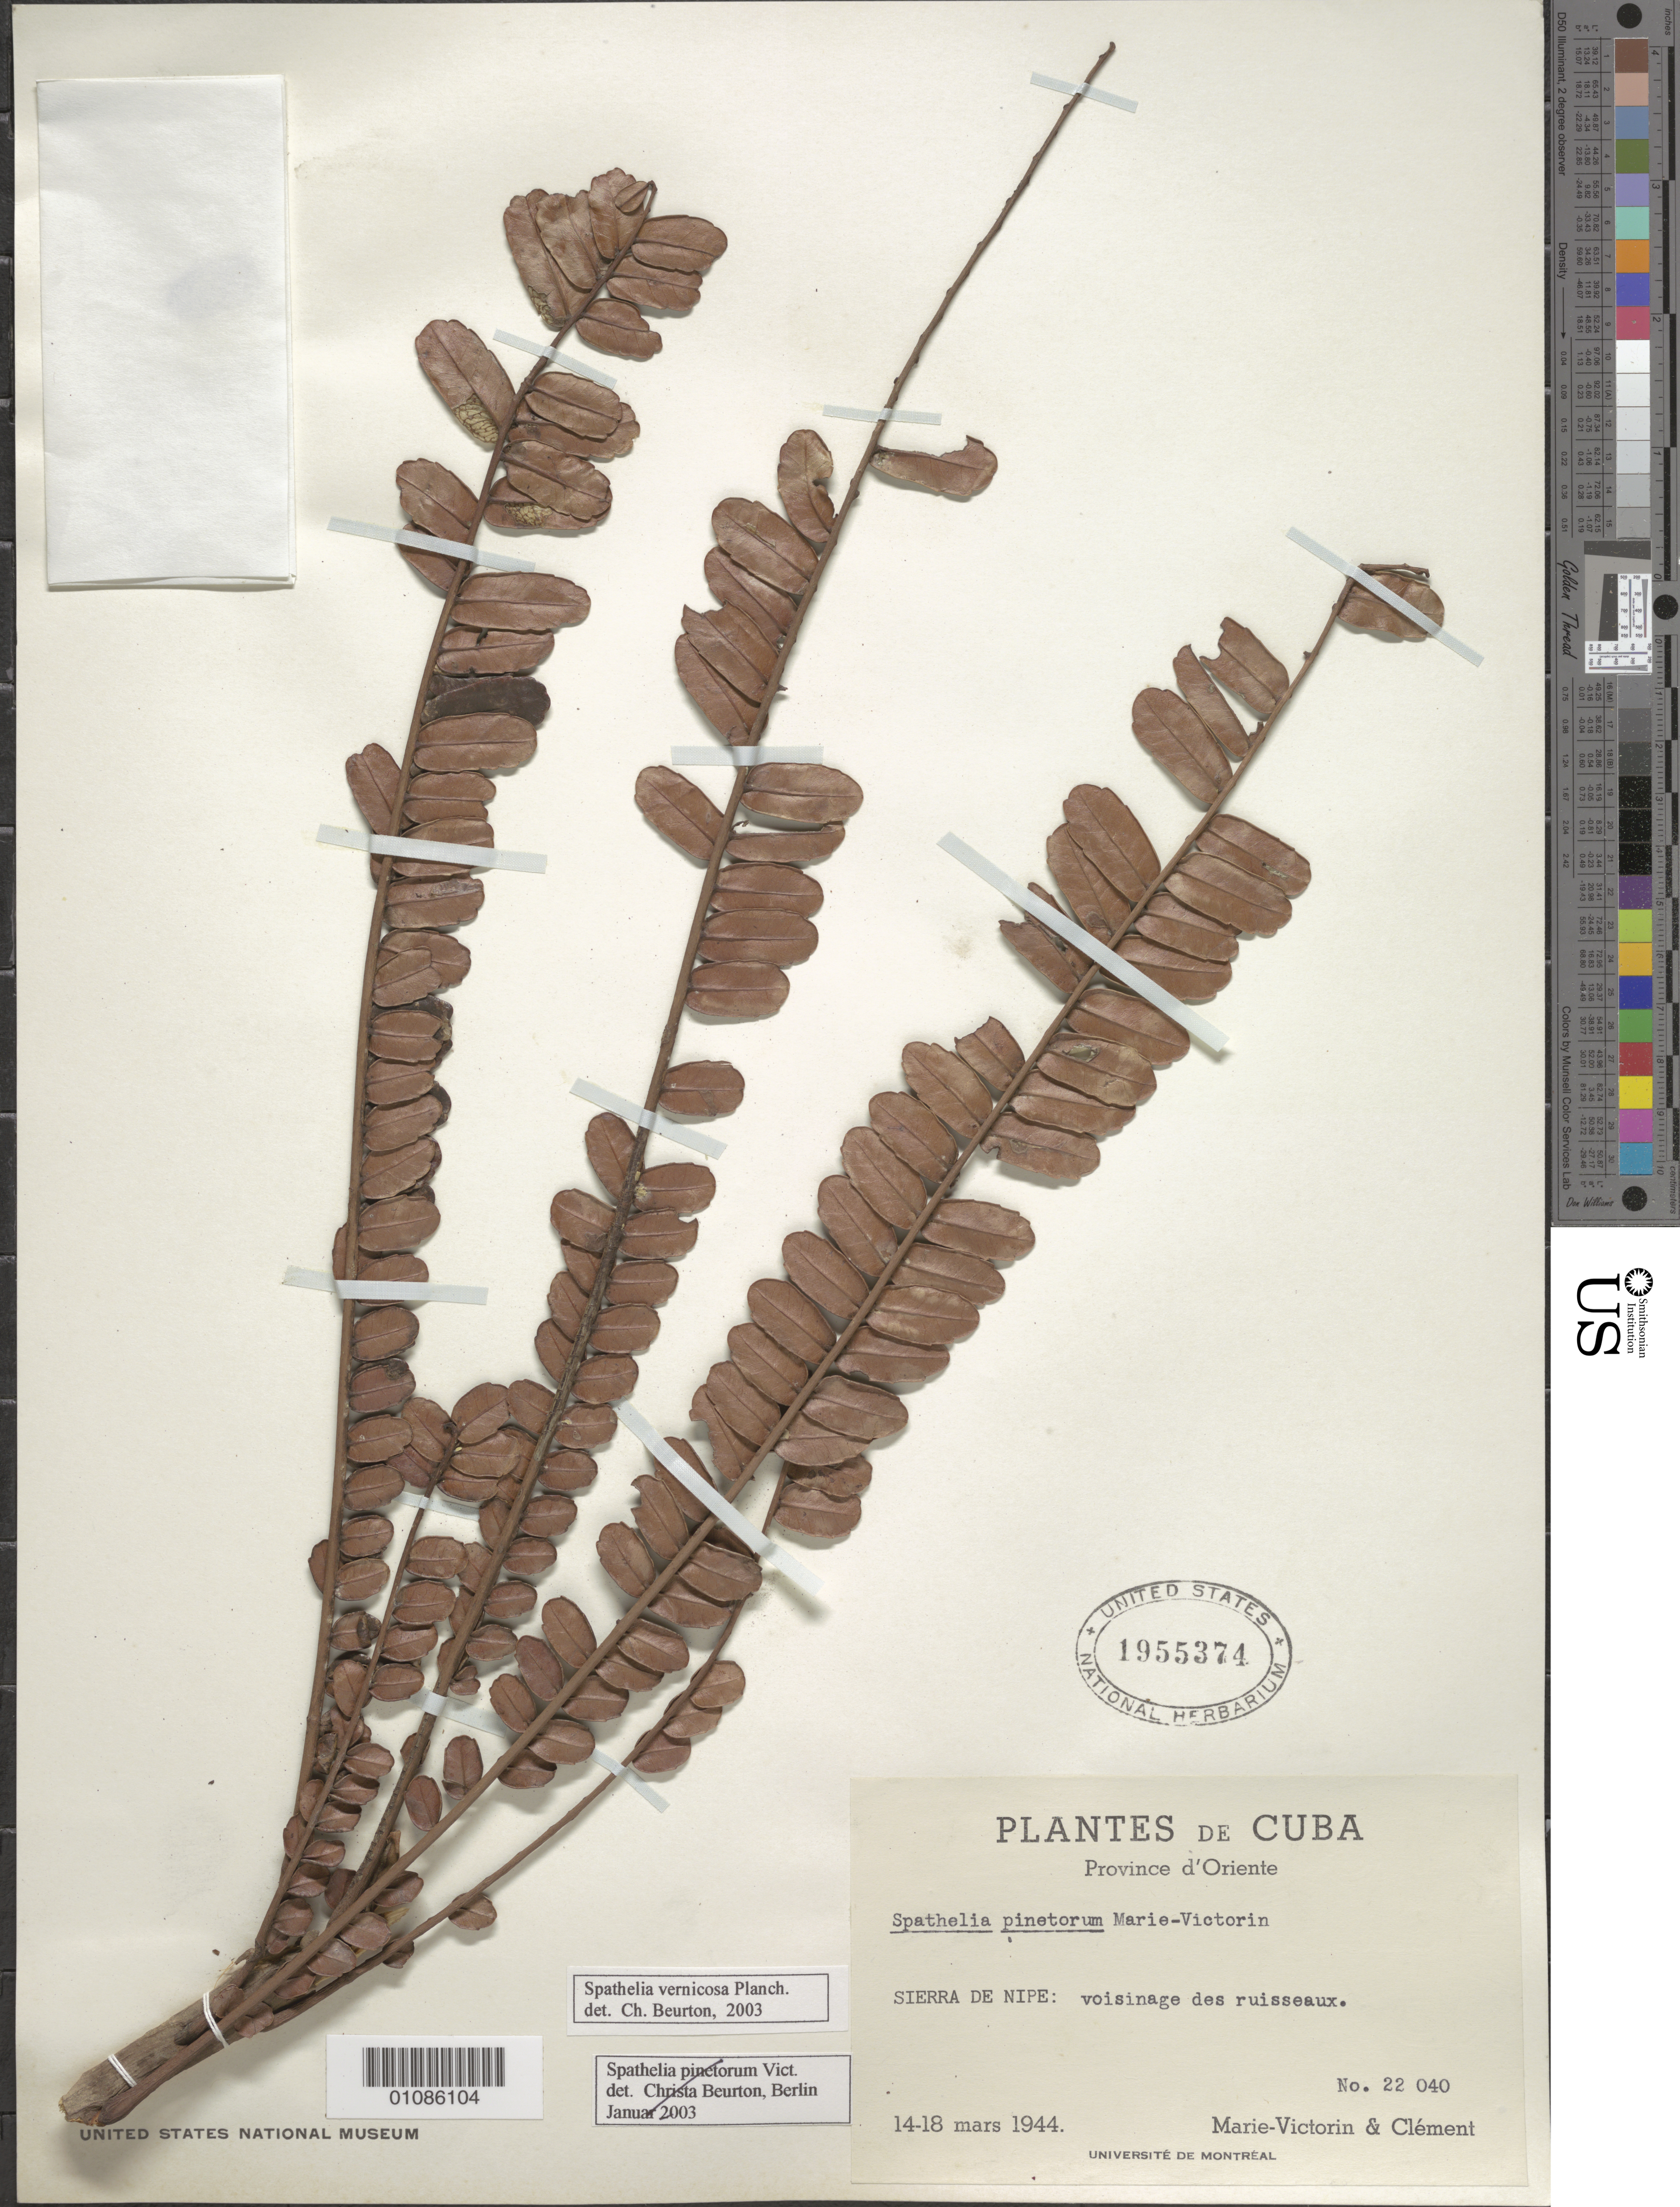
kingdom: Plantae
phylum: Tracheophyta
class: Magnoliopsida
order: Sapindales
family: Rutaceae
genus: Spathelia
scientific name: Spathelia pinetorum var. megaphylla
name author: Vict.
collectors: -- Clemente & F. Victorin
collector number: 22040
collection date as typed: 14 Mar 1944 to 18 Mar 1944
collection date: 1944-03-14/1944-03-18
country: Cuba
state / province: Holguín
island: Cuba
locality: Sierra de nipe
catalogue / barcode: US 1955374